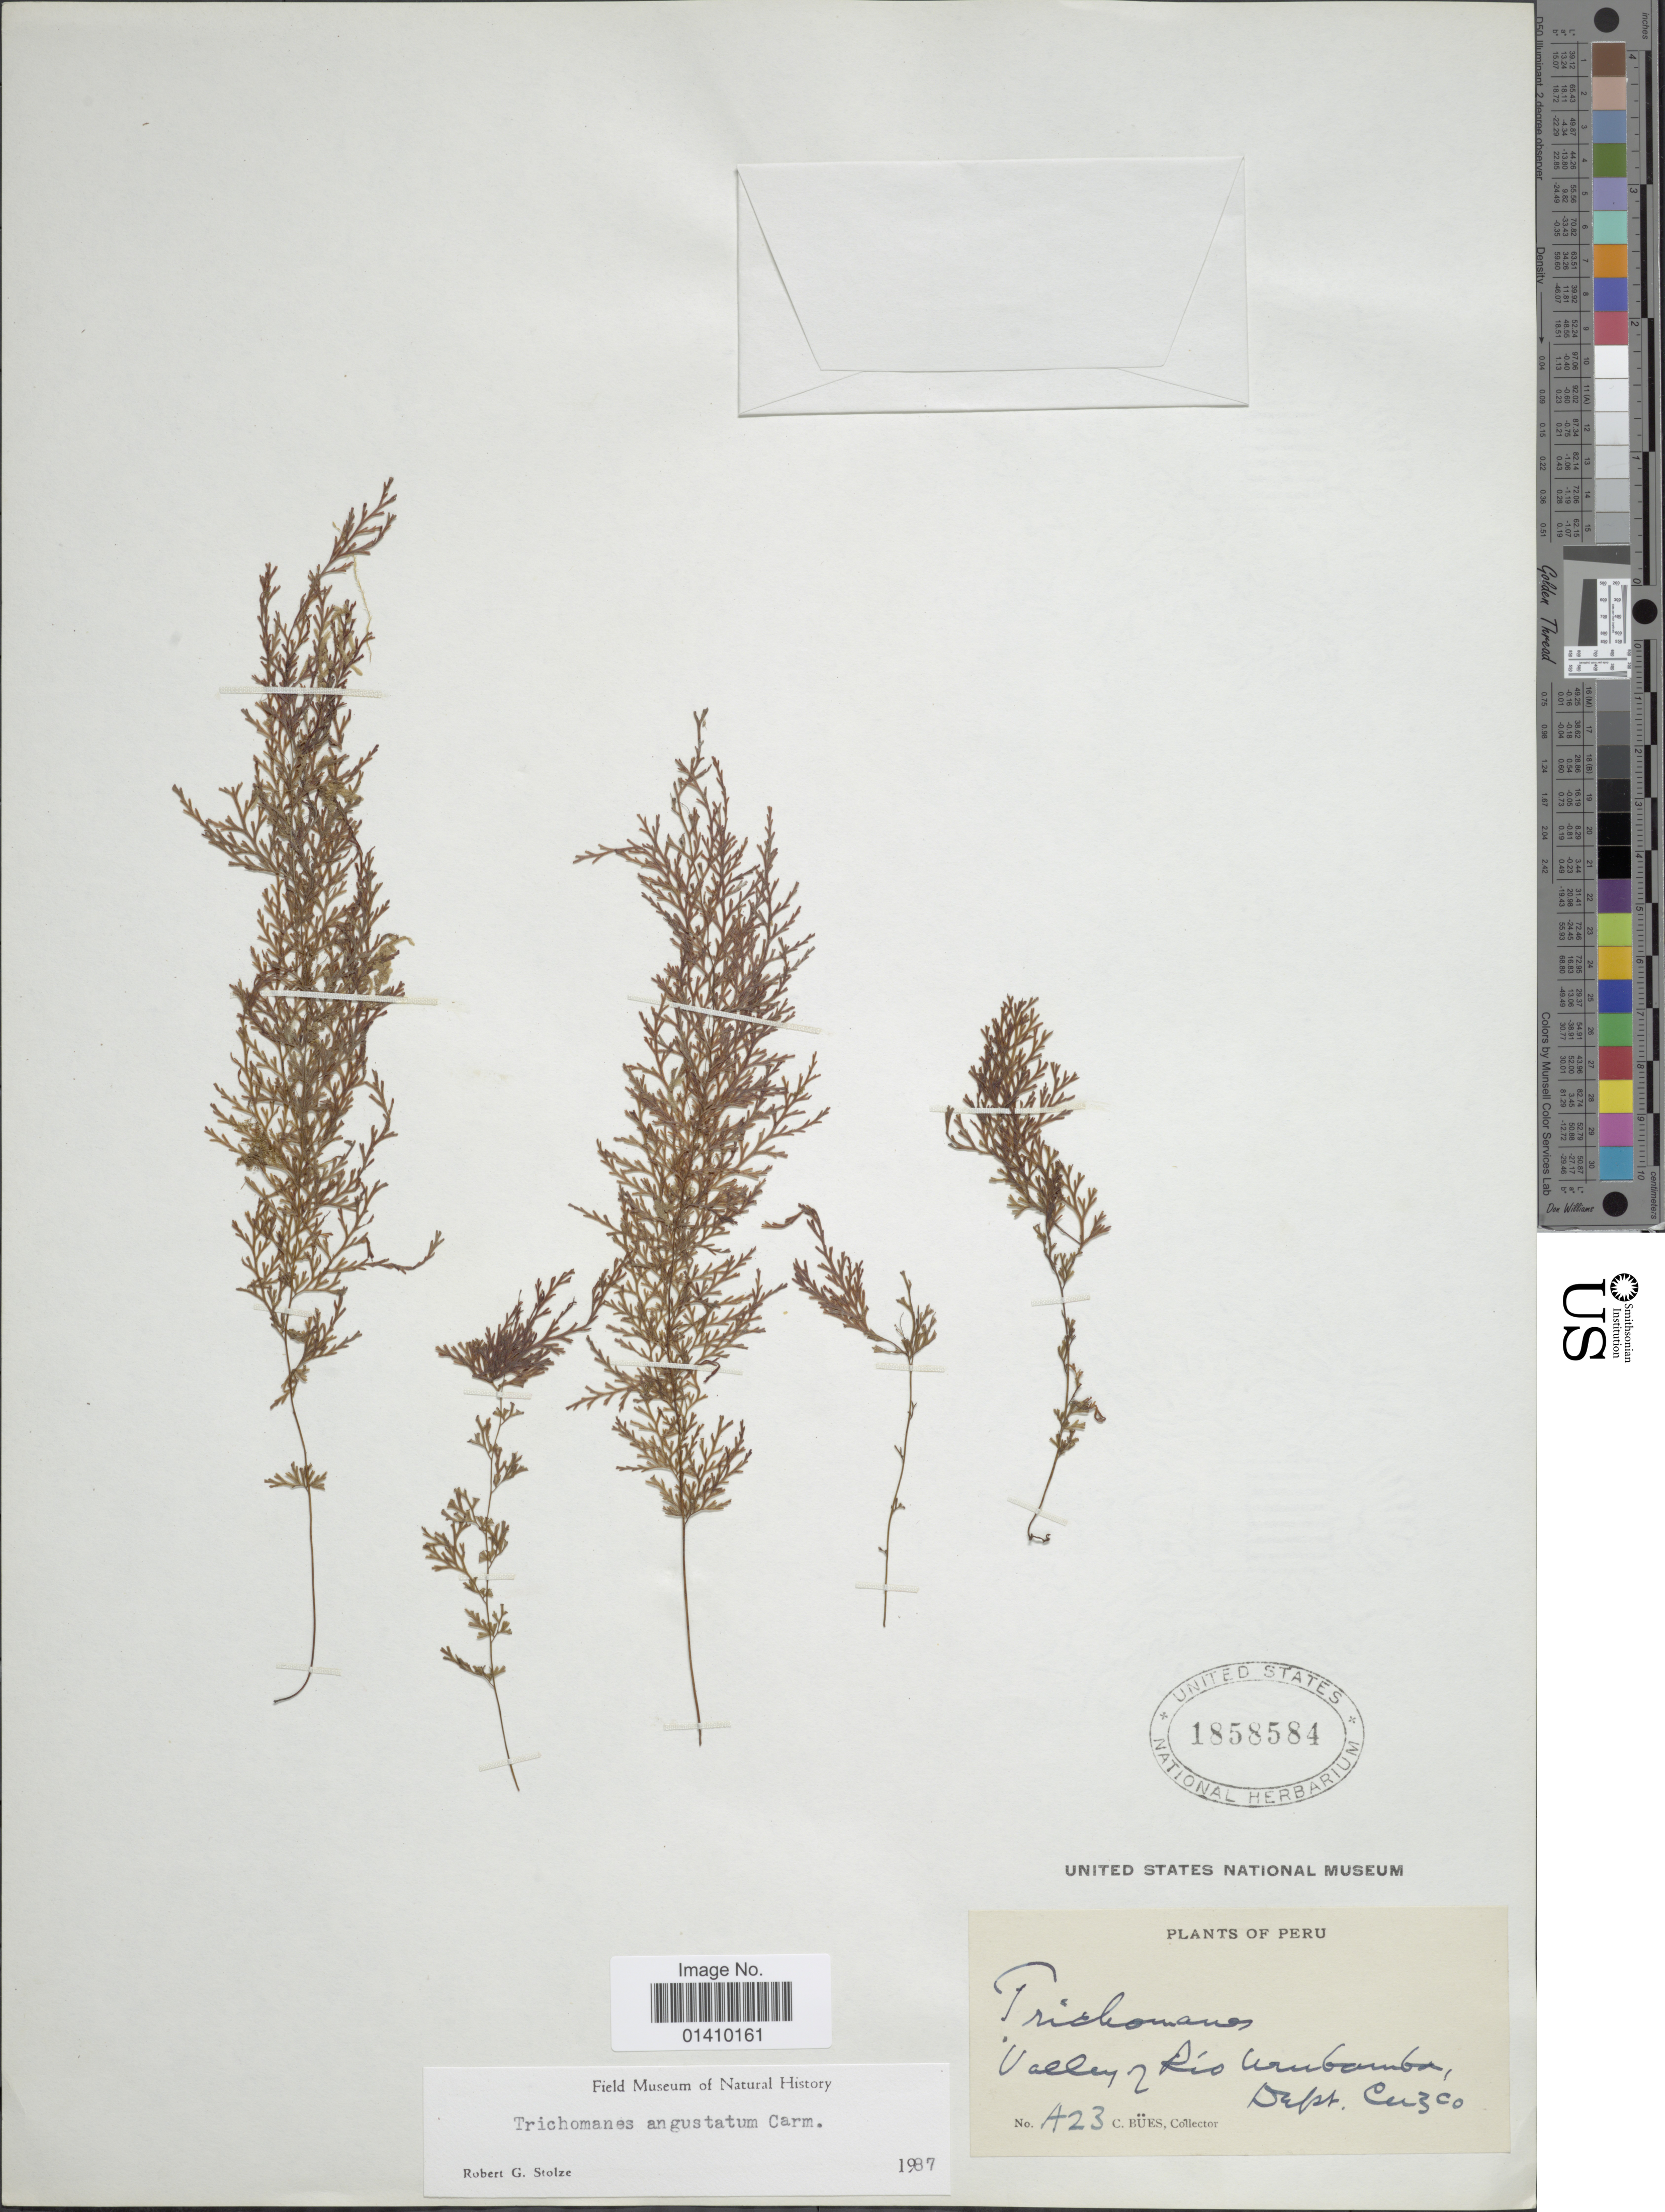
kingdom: Plantae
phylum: Tracheophyta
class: Polypodiopsida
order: Hymenophyllales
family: Hymenophyllaceae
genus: Polyphlebium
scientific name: Polyphlebium angustatum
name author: (Carmich.) Ebihara & Dubuisson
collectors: C. Bues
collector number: A23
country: Peru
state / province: Cusco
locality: Valley of Rio Urubamba. Dept. Cusco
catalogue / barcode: US 1858584